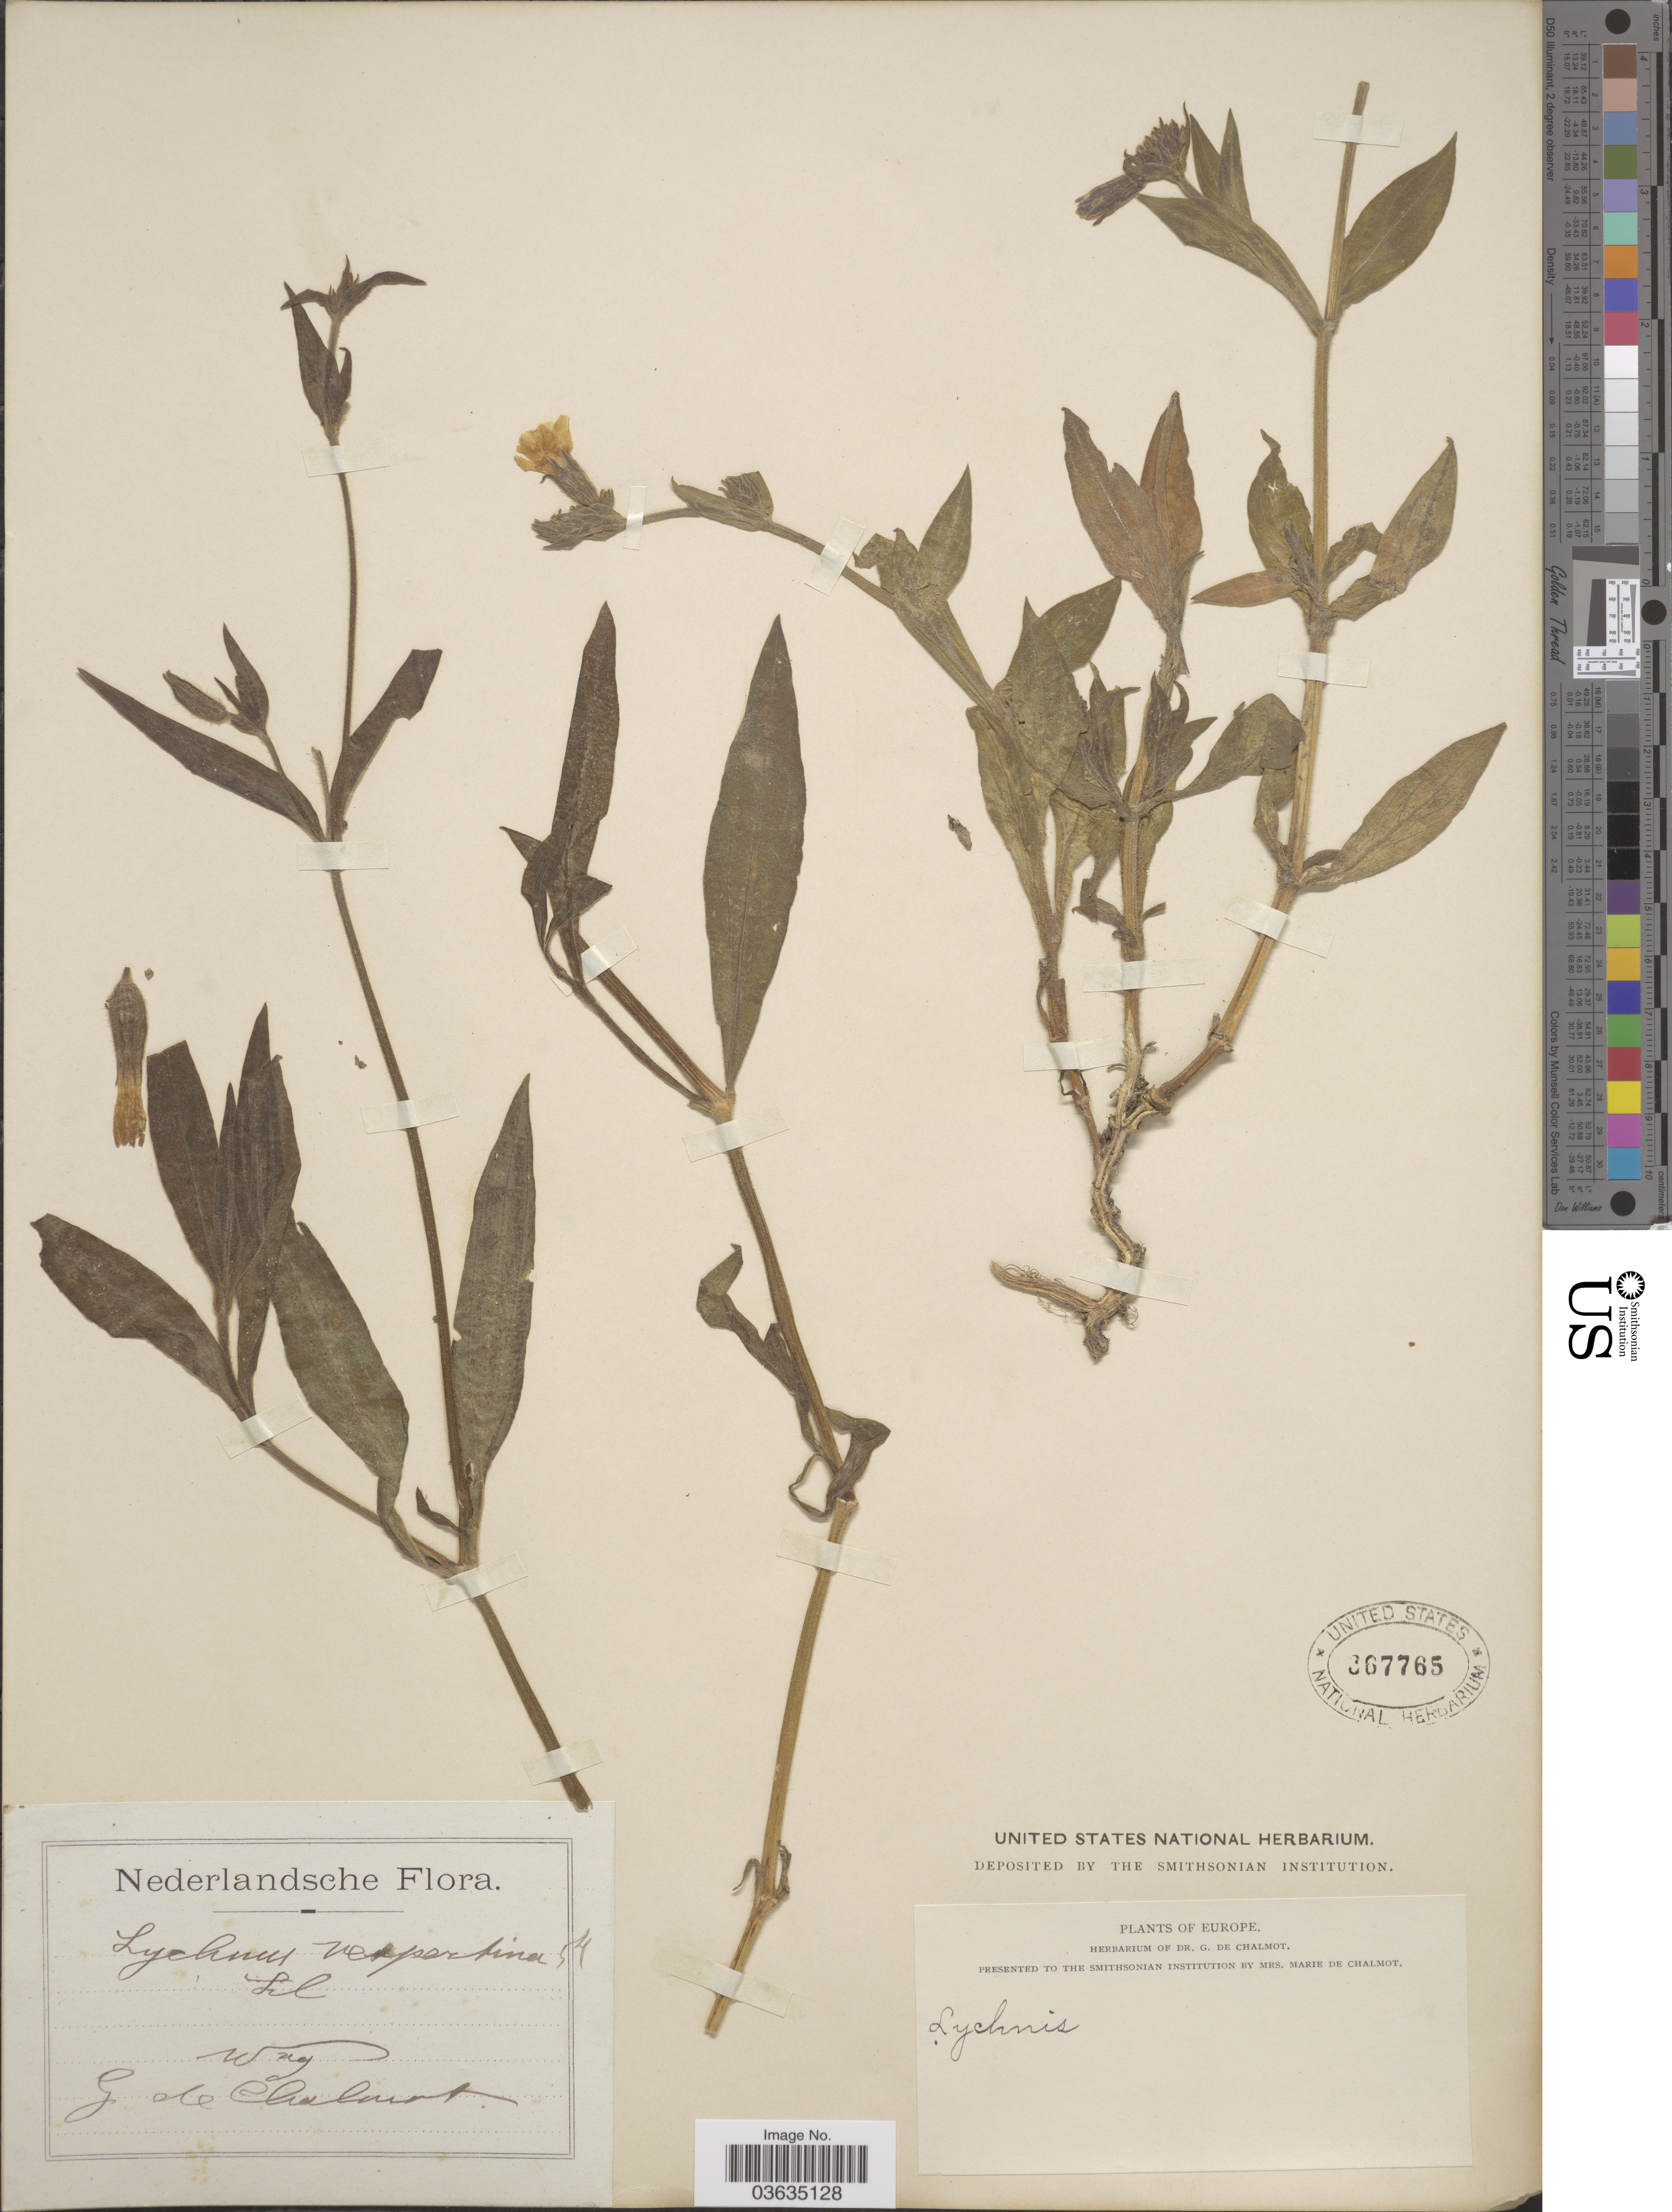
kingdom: Plantae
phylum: Tracheophyta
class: Magnoliopsida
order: Caryophyllales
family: Caryophyllaceae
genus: Silene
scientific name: Silene latifolia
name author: Poir.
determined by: Strong, Mark T., (BOT), Smithsonian Institution - National Museum of Natural History (UNITED STATES)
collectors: G. de Chalmot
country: Netherlands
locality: Wag.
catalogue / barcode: US 367765